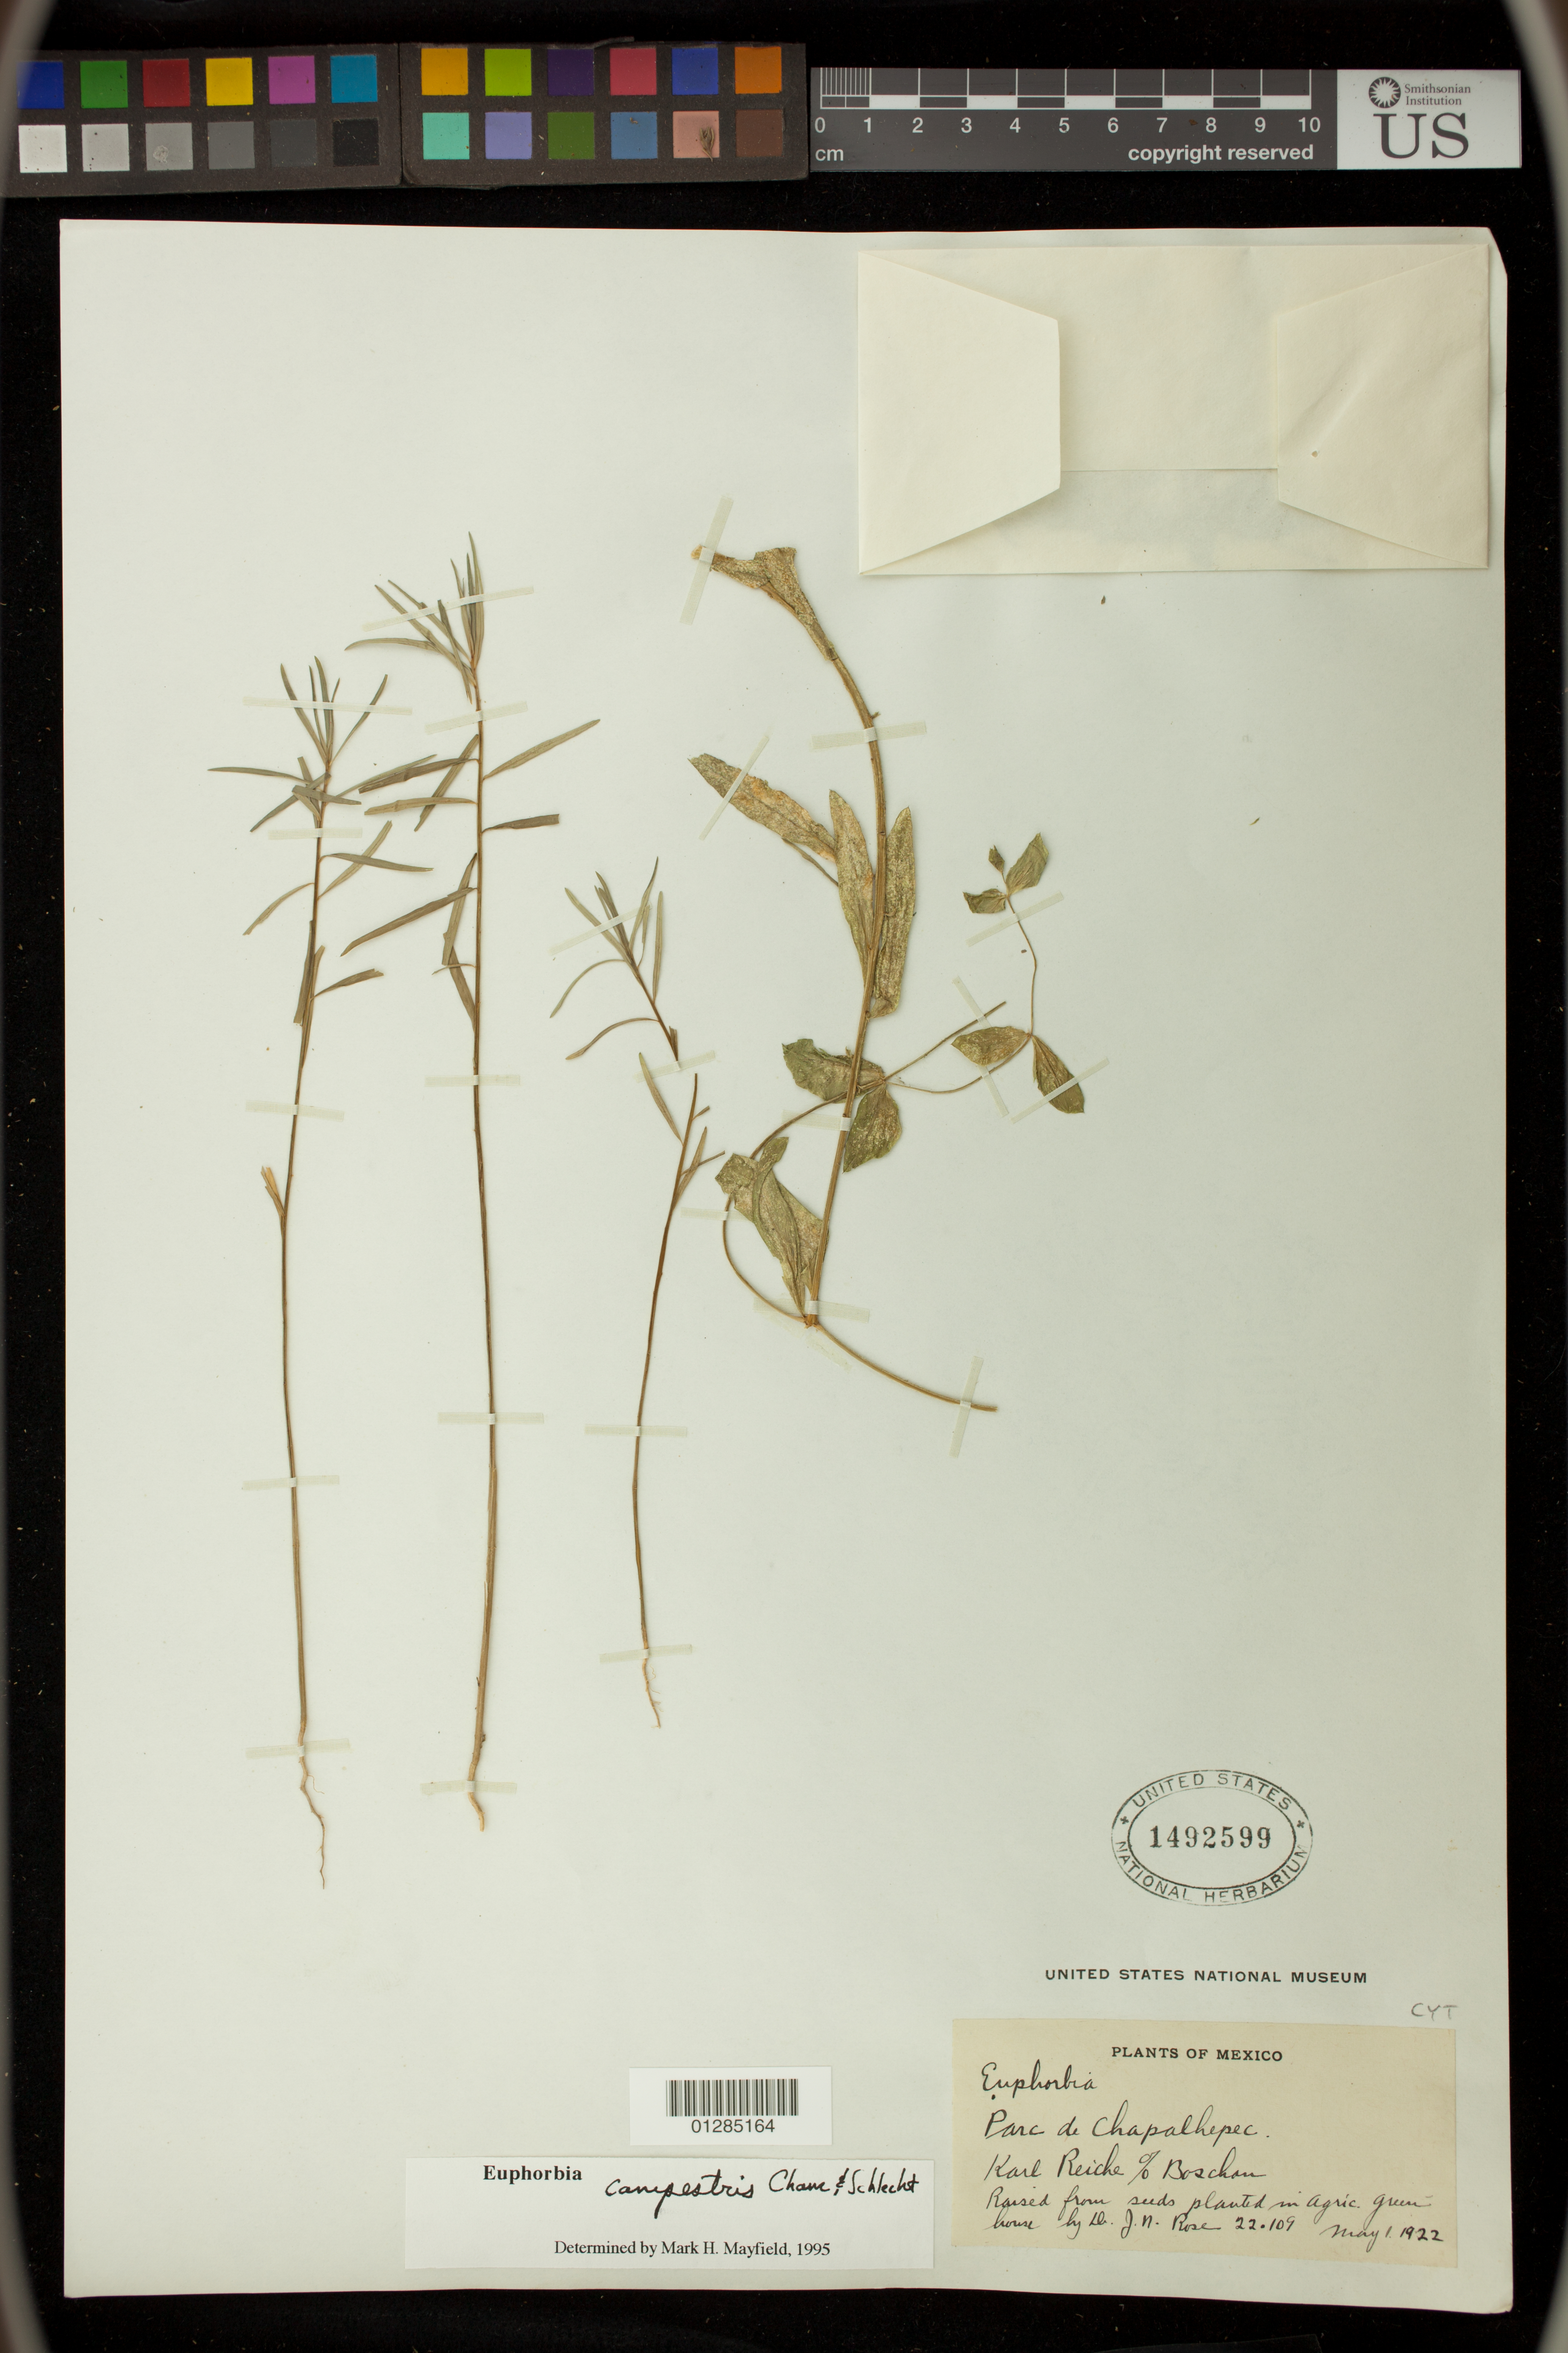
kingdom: Plantae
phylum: Tracheophyta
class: Magnoliopsida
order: Malpighiales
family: Euphorbiaceae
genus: Euphorbia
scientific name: Euphorbia esuliformis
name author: S. Schauer ex Nees & S. Schauer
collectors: J. N. Rose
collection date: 1922-05-01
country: Mexico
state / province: Mexico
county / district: Mexico City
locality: Parc de Chapultepec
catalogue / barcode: US 1492599